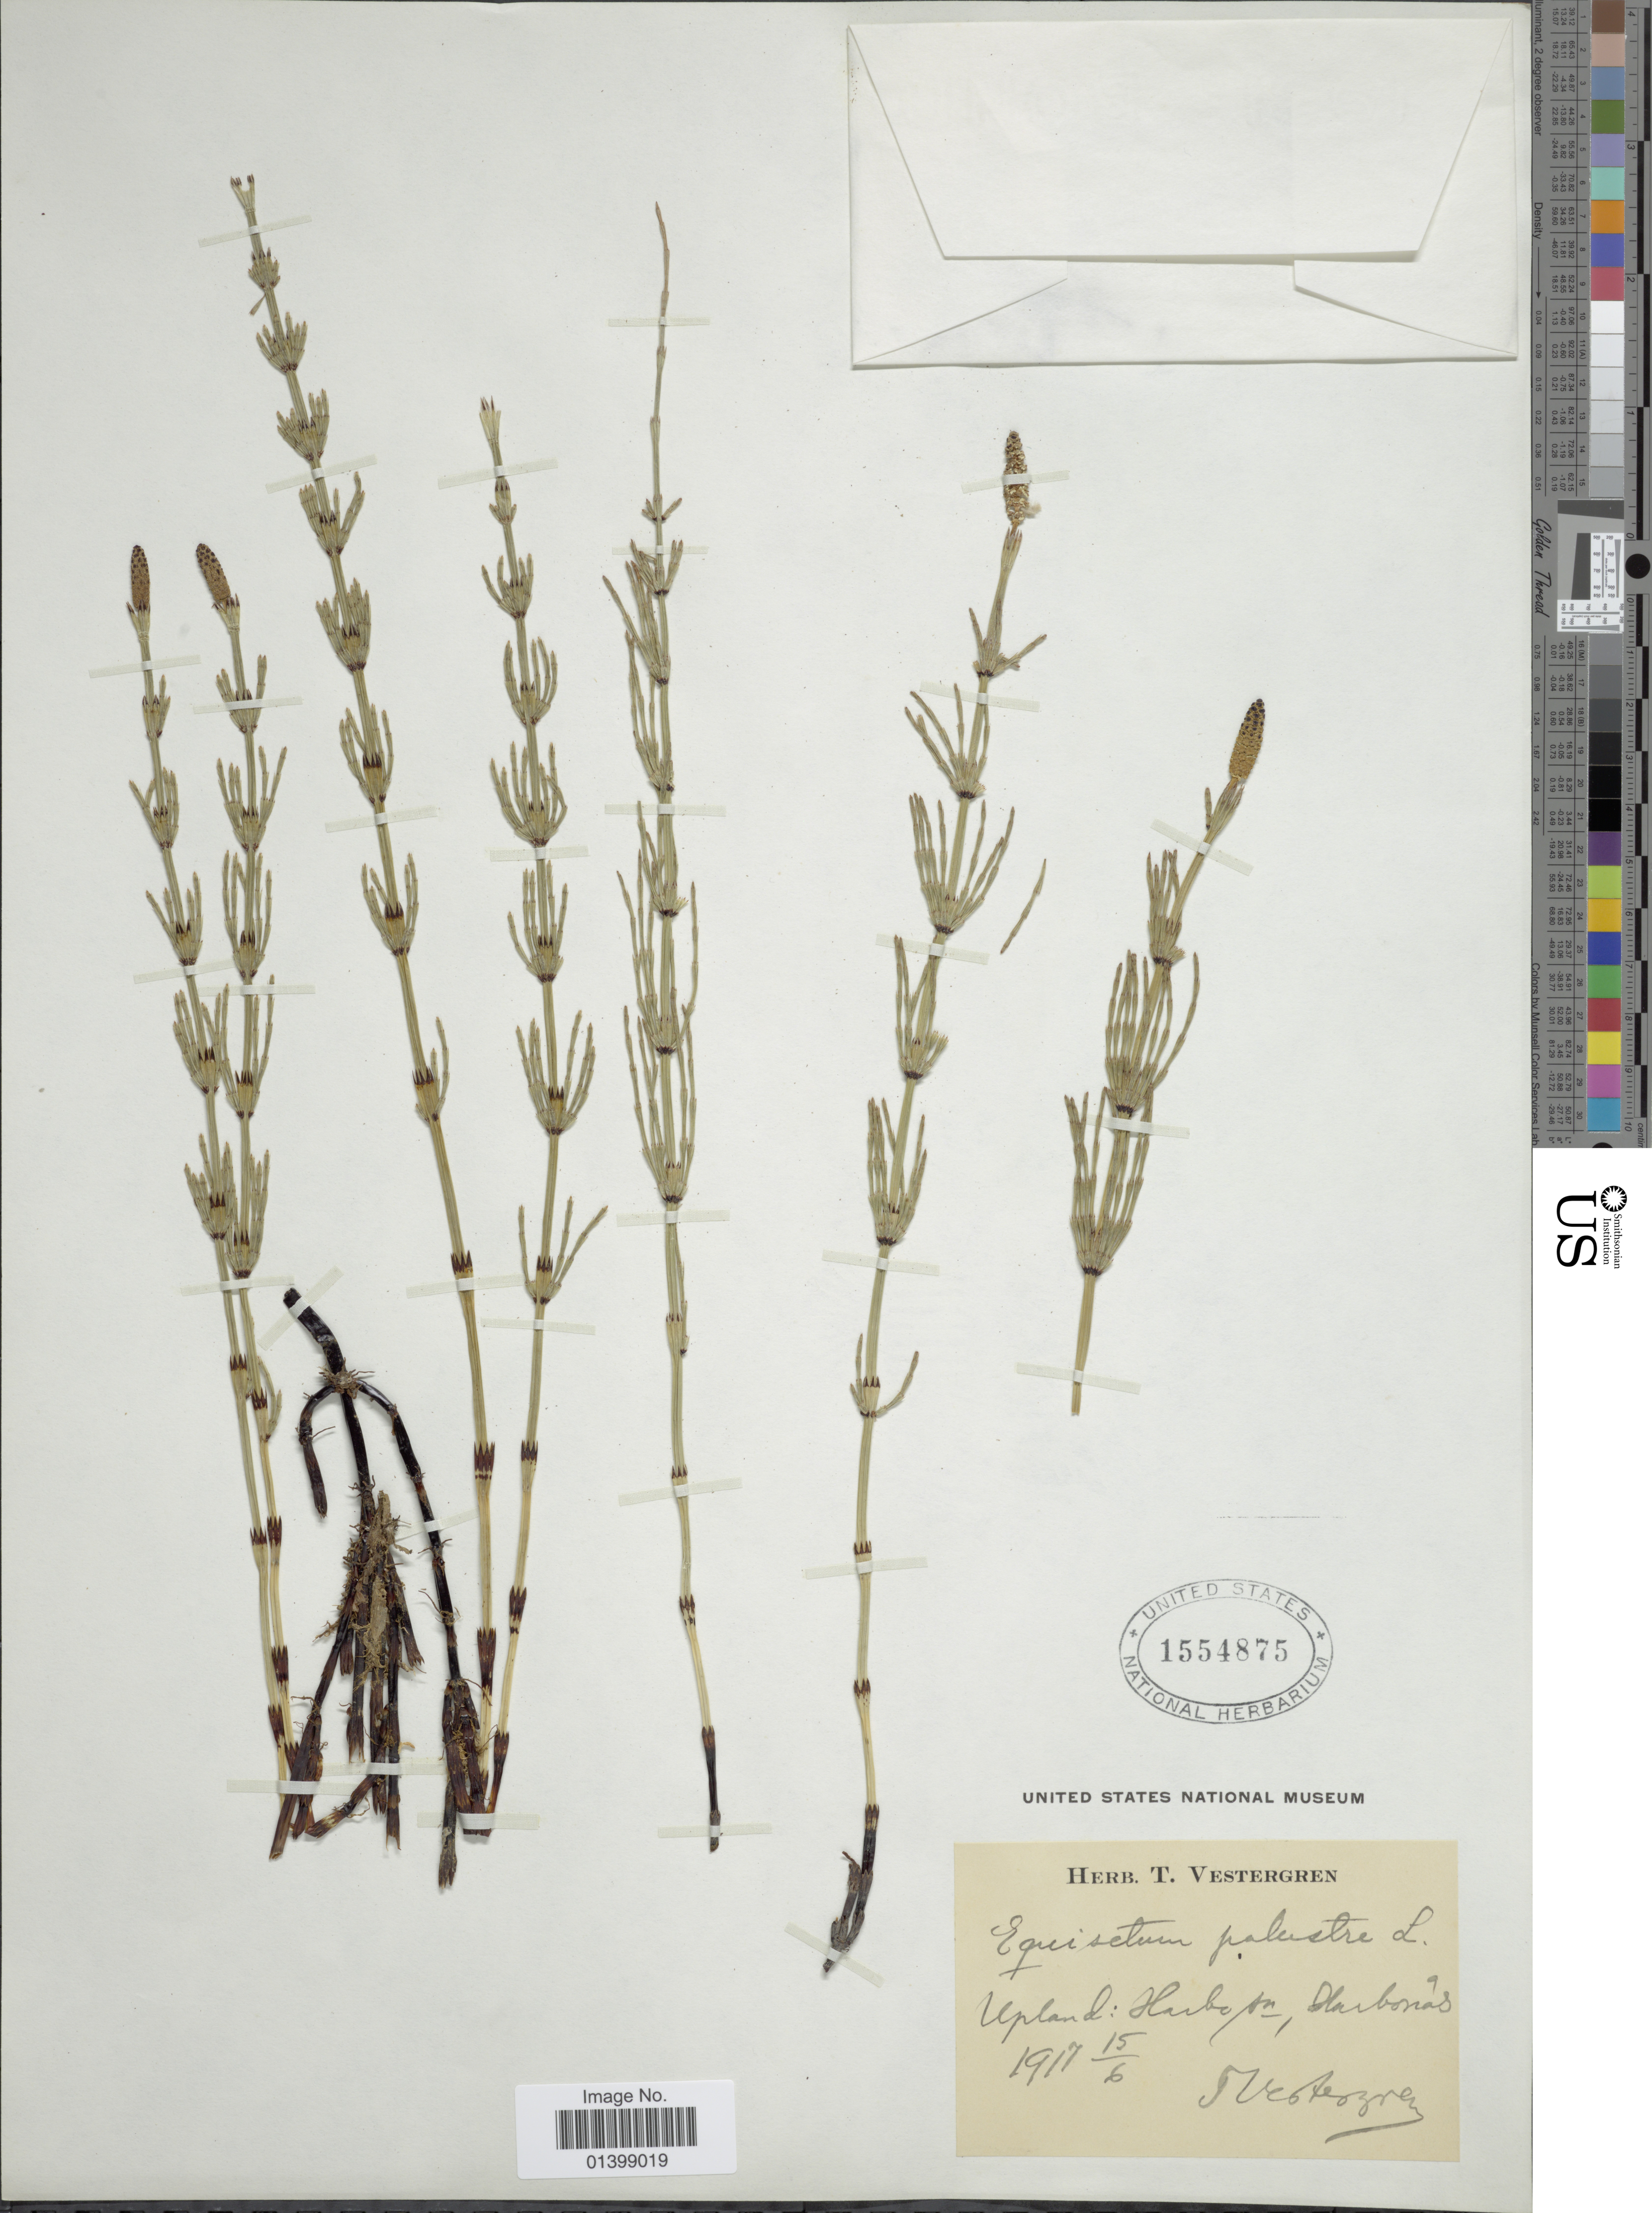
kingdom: Plantae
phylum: Tracheophyta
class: Polypodiopsida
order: Equisetales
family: Equisetaceae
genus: Equisetum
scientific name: Equisetum palustre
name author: L.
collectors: T. Vestergren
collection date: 1917-06-15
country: Sweden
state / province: Uppsala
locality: Upland: [illegible text]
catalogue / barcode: US 1554875